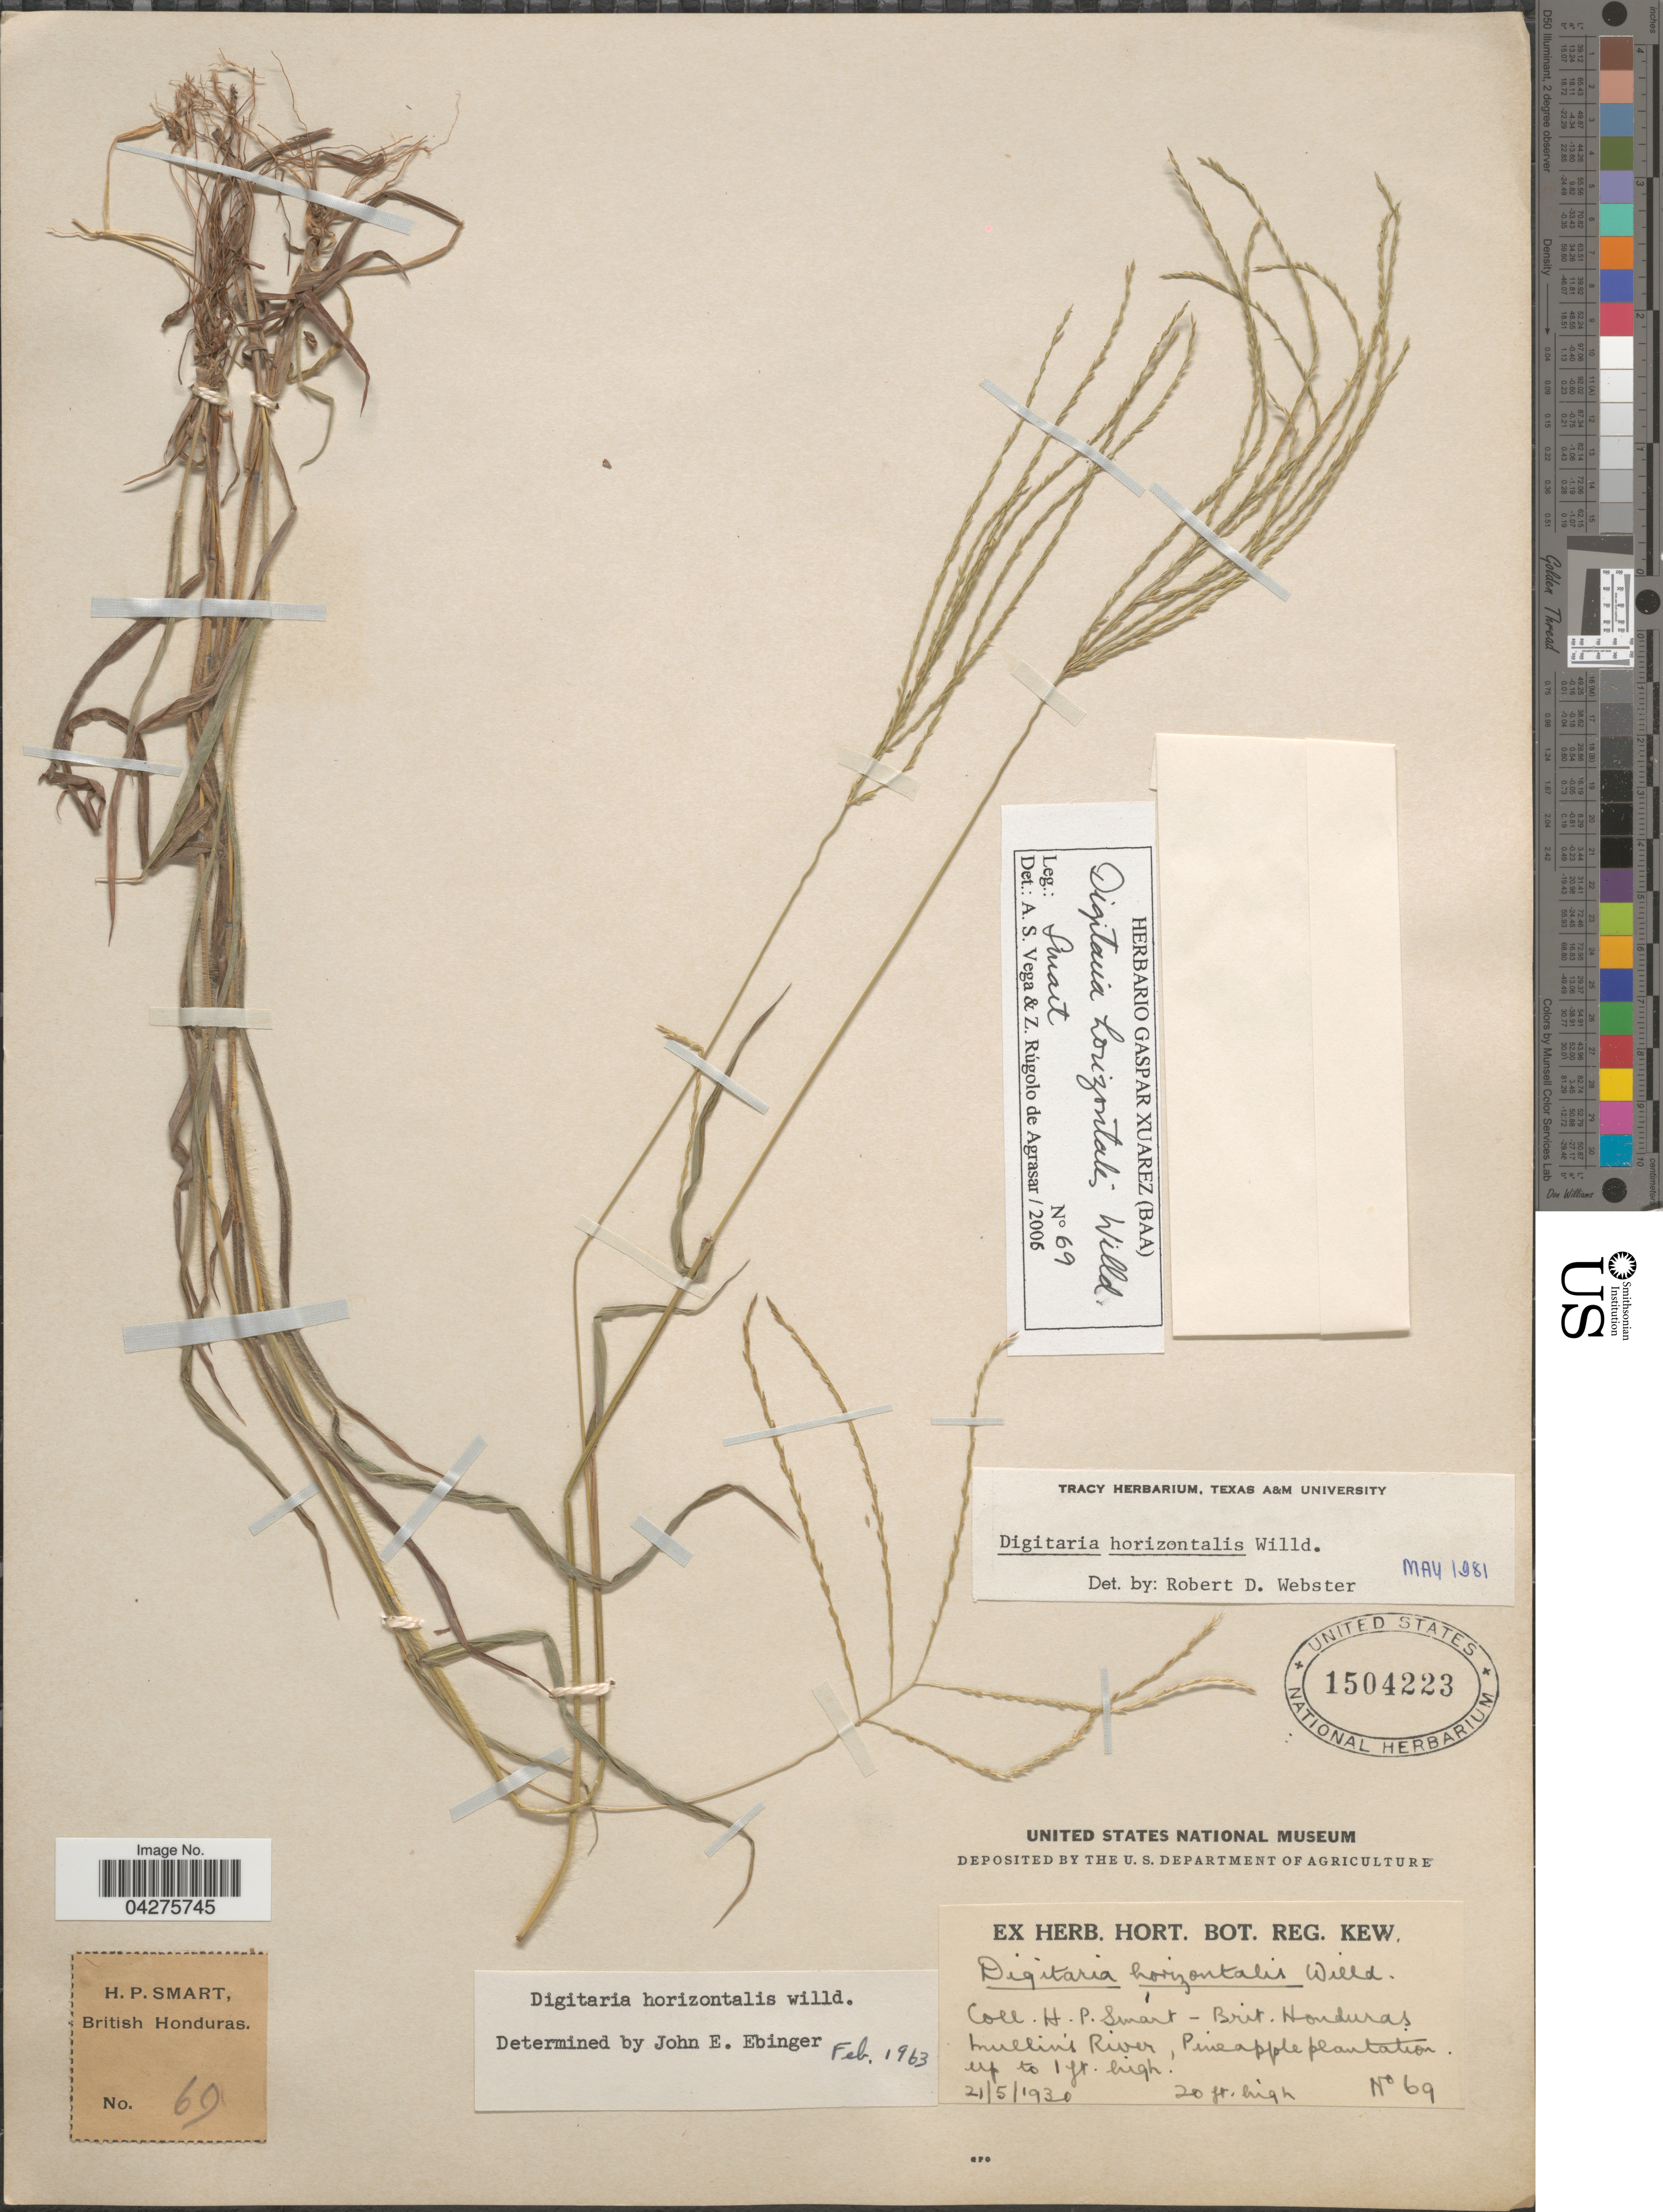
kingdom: Plantae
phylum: Tracheophyta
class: Liliopsida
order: Poales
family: Poaceae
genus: Digitaria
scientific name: Digitaria horizontalis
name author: Willd.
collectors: H. Smart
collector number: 69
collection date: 1930-05-21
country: Belize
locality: British Honduras. Mullin's River, Pineapple plantation.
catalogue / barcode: US 1504223